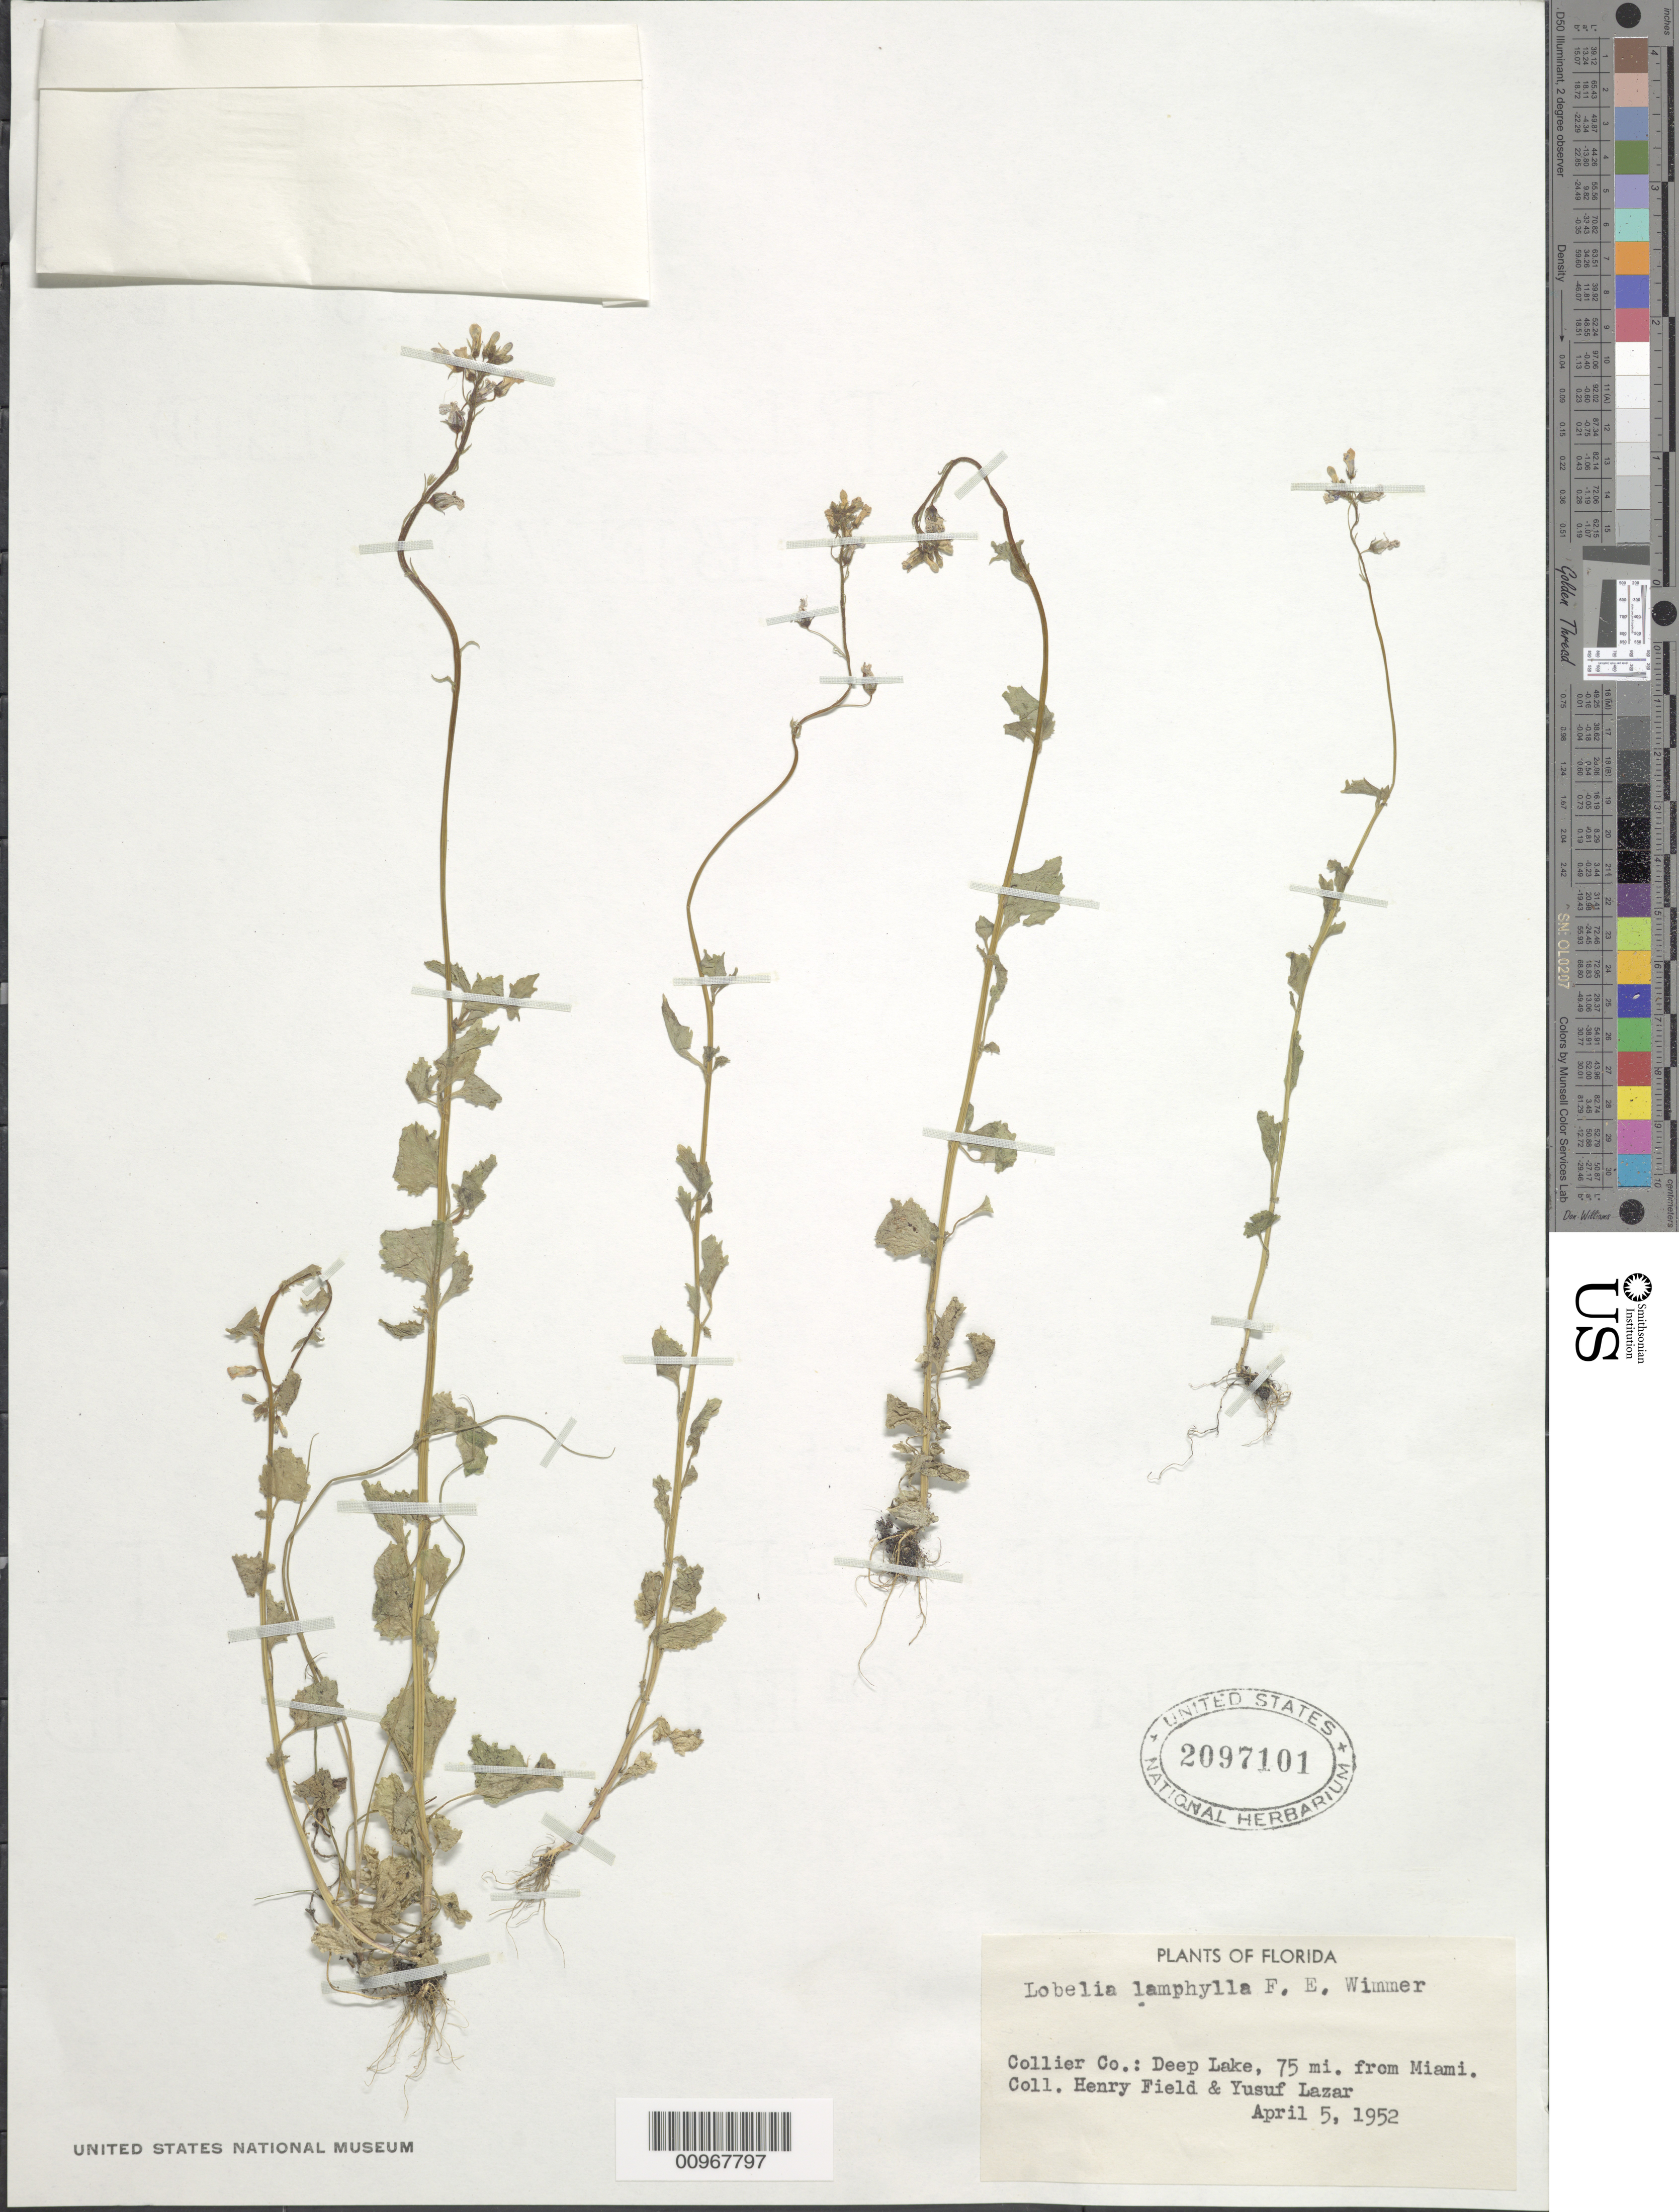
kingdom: Plantae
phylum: Tracheophyta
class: Magnoliopsida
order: Asterales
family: Campanulaceae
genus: Lobelia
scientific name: Lobelia lamphylla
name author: E. Wimm.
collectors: H. Field & Y. Lazar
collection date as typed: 5 Apr 1952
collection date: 1952-04-05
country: United States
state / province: Florida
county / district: Collier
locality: Deep Lake, 75 mi. from Miami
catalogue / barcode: US 2097101